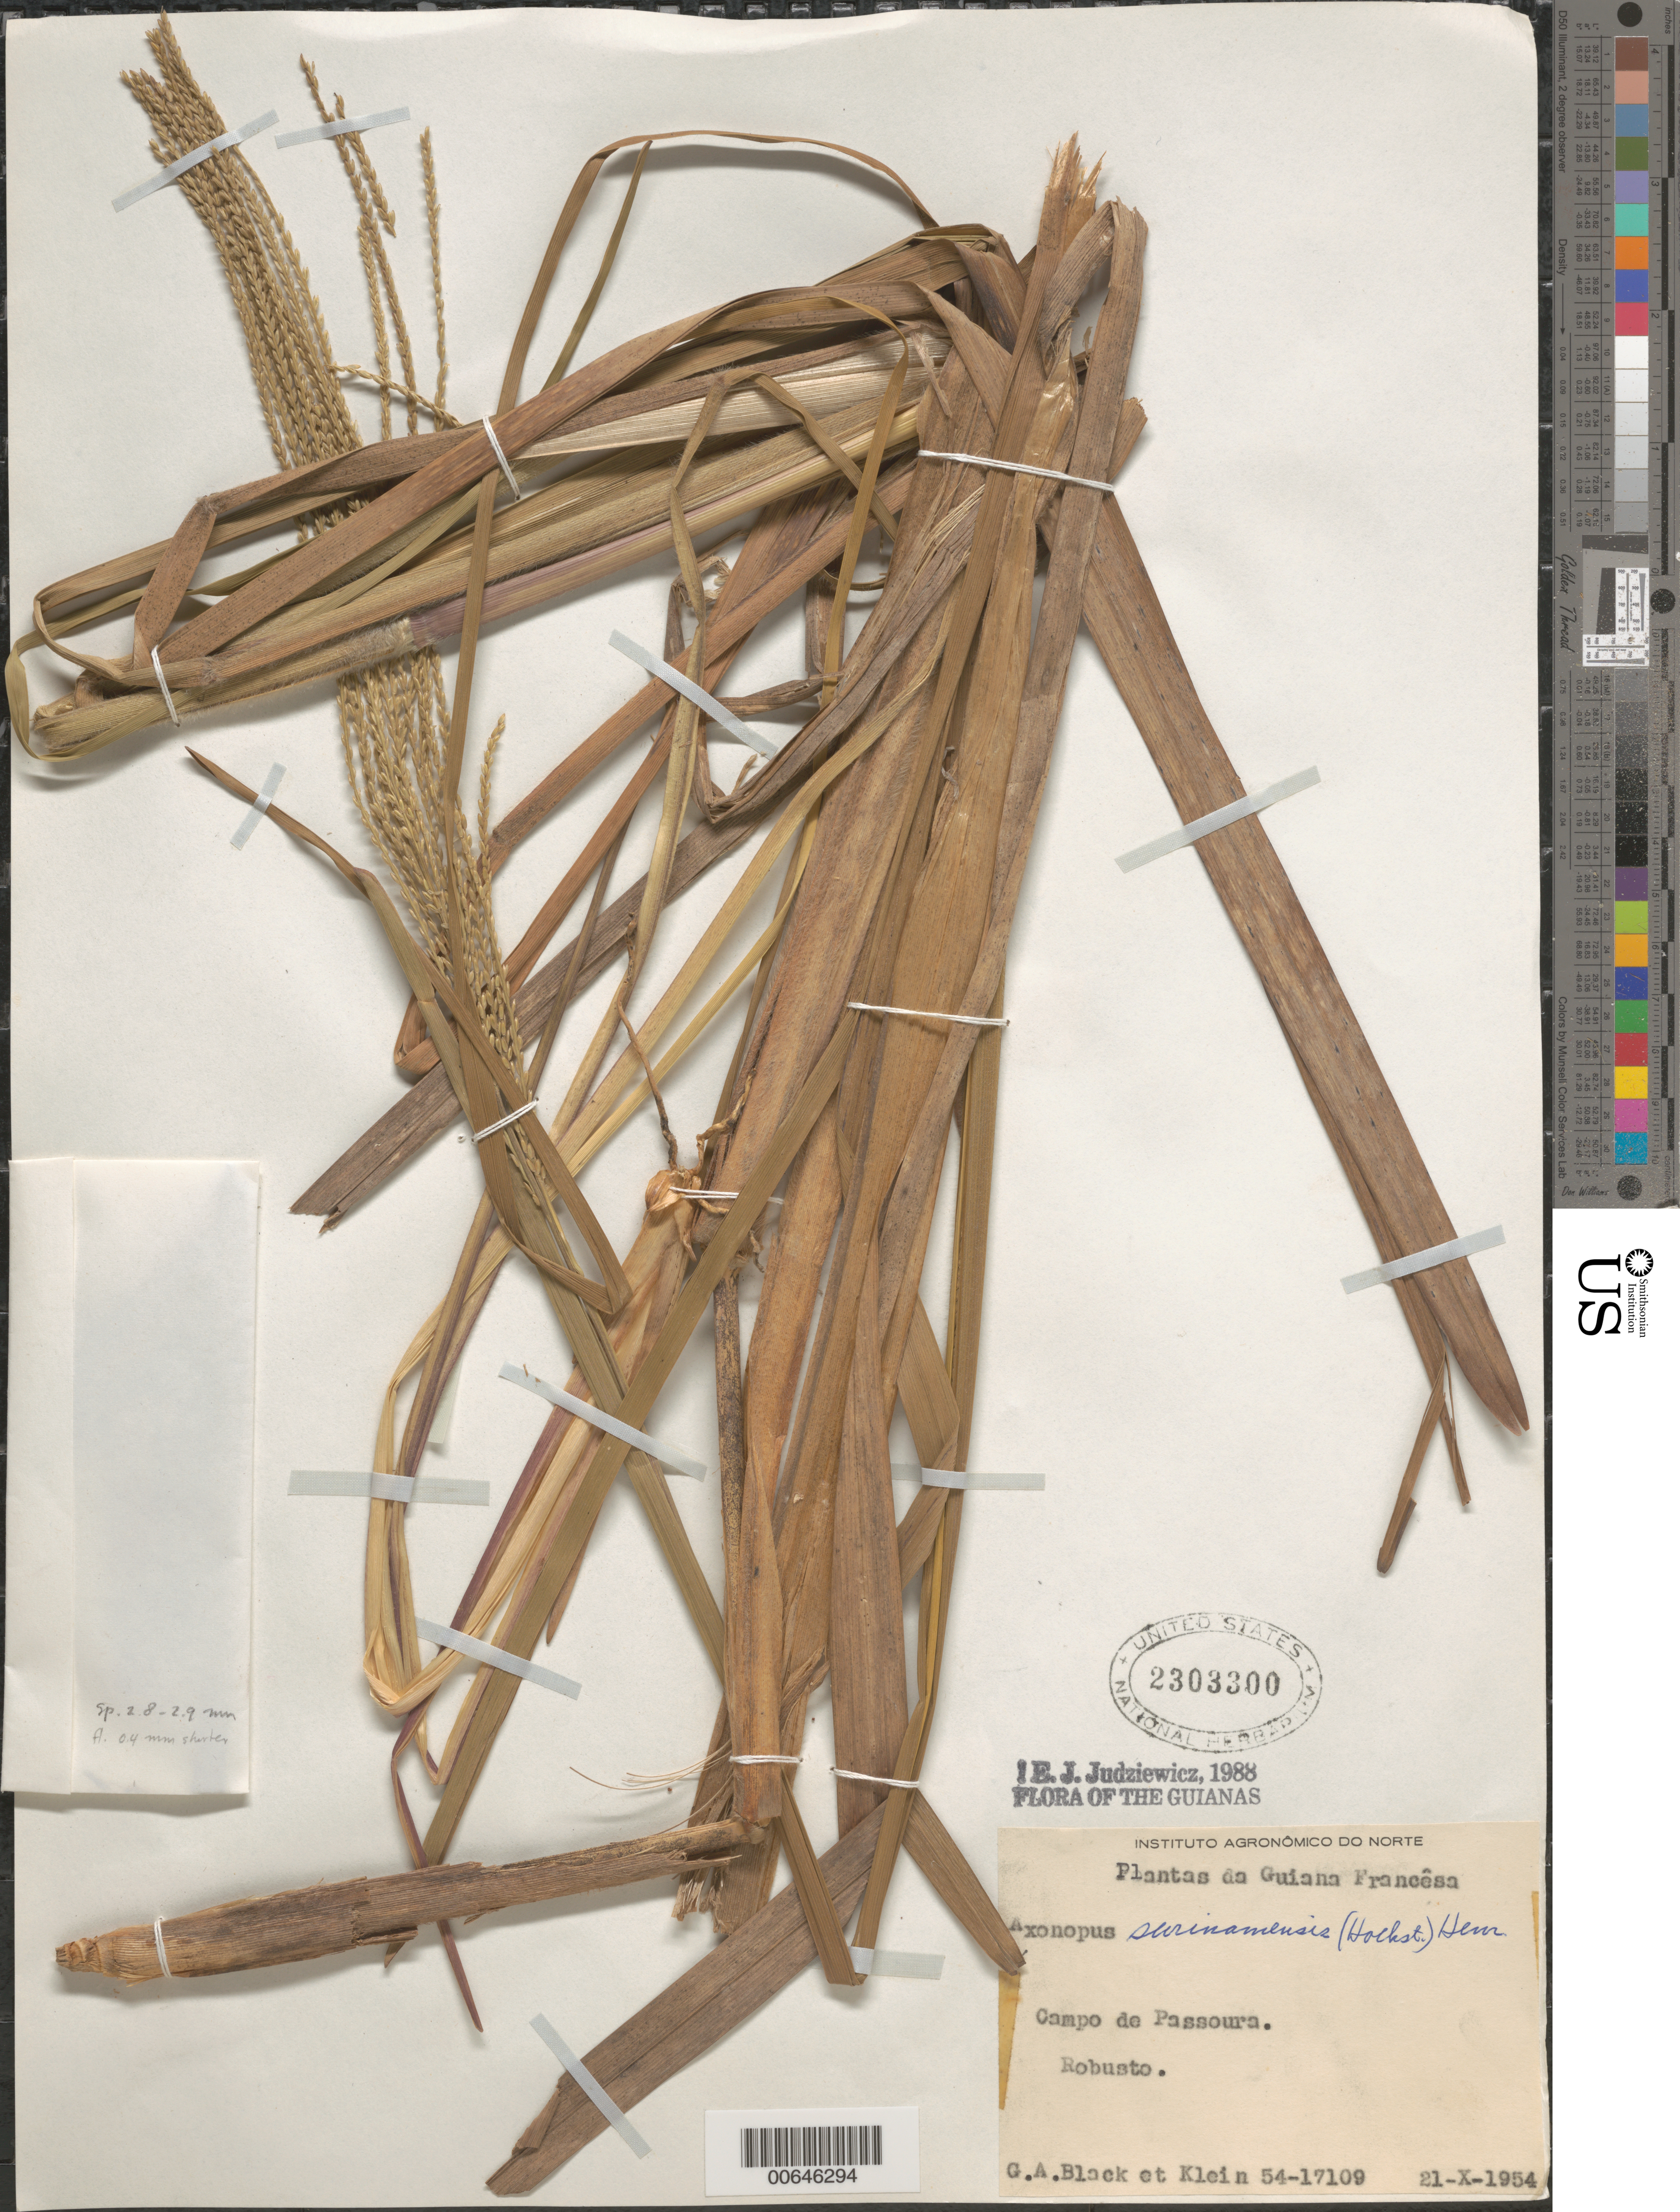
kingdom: Plantae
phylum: Tracheophyta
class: Liliopsida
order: Poales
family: Poaceae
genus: Axonopus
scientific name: Axonopus surinamensis var. surinamensis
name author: (Hochst. ex Steud.) Henr.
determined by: Judziewicz, E. J.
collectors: G. A. Black & Klein, --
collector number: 54 17109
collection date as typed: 21-Oct-54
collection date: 1954-10-21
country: French Guiana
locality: Campo de Passoura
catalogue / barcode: US 2303300